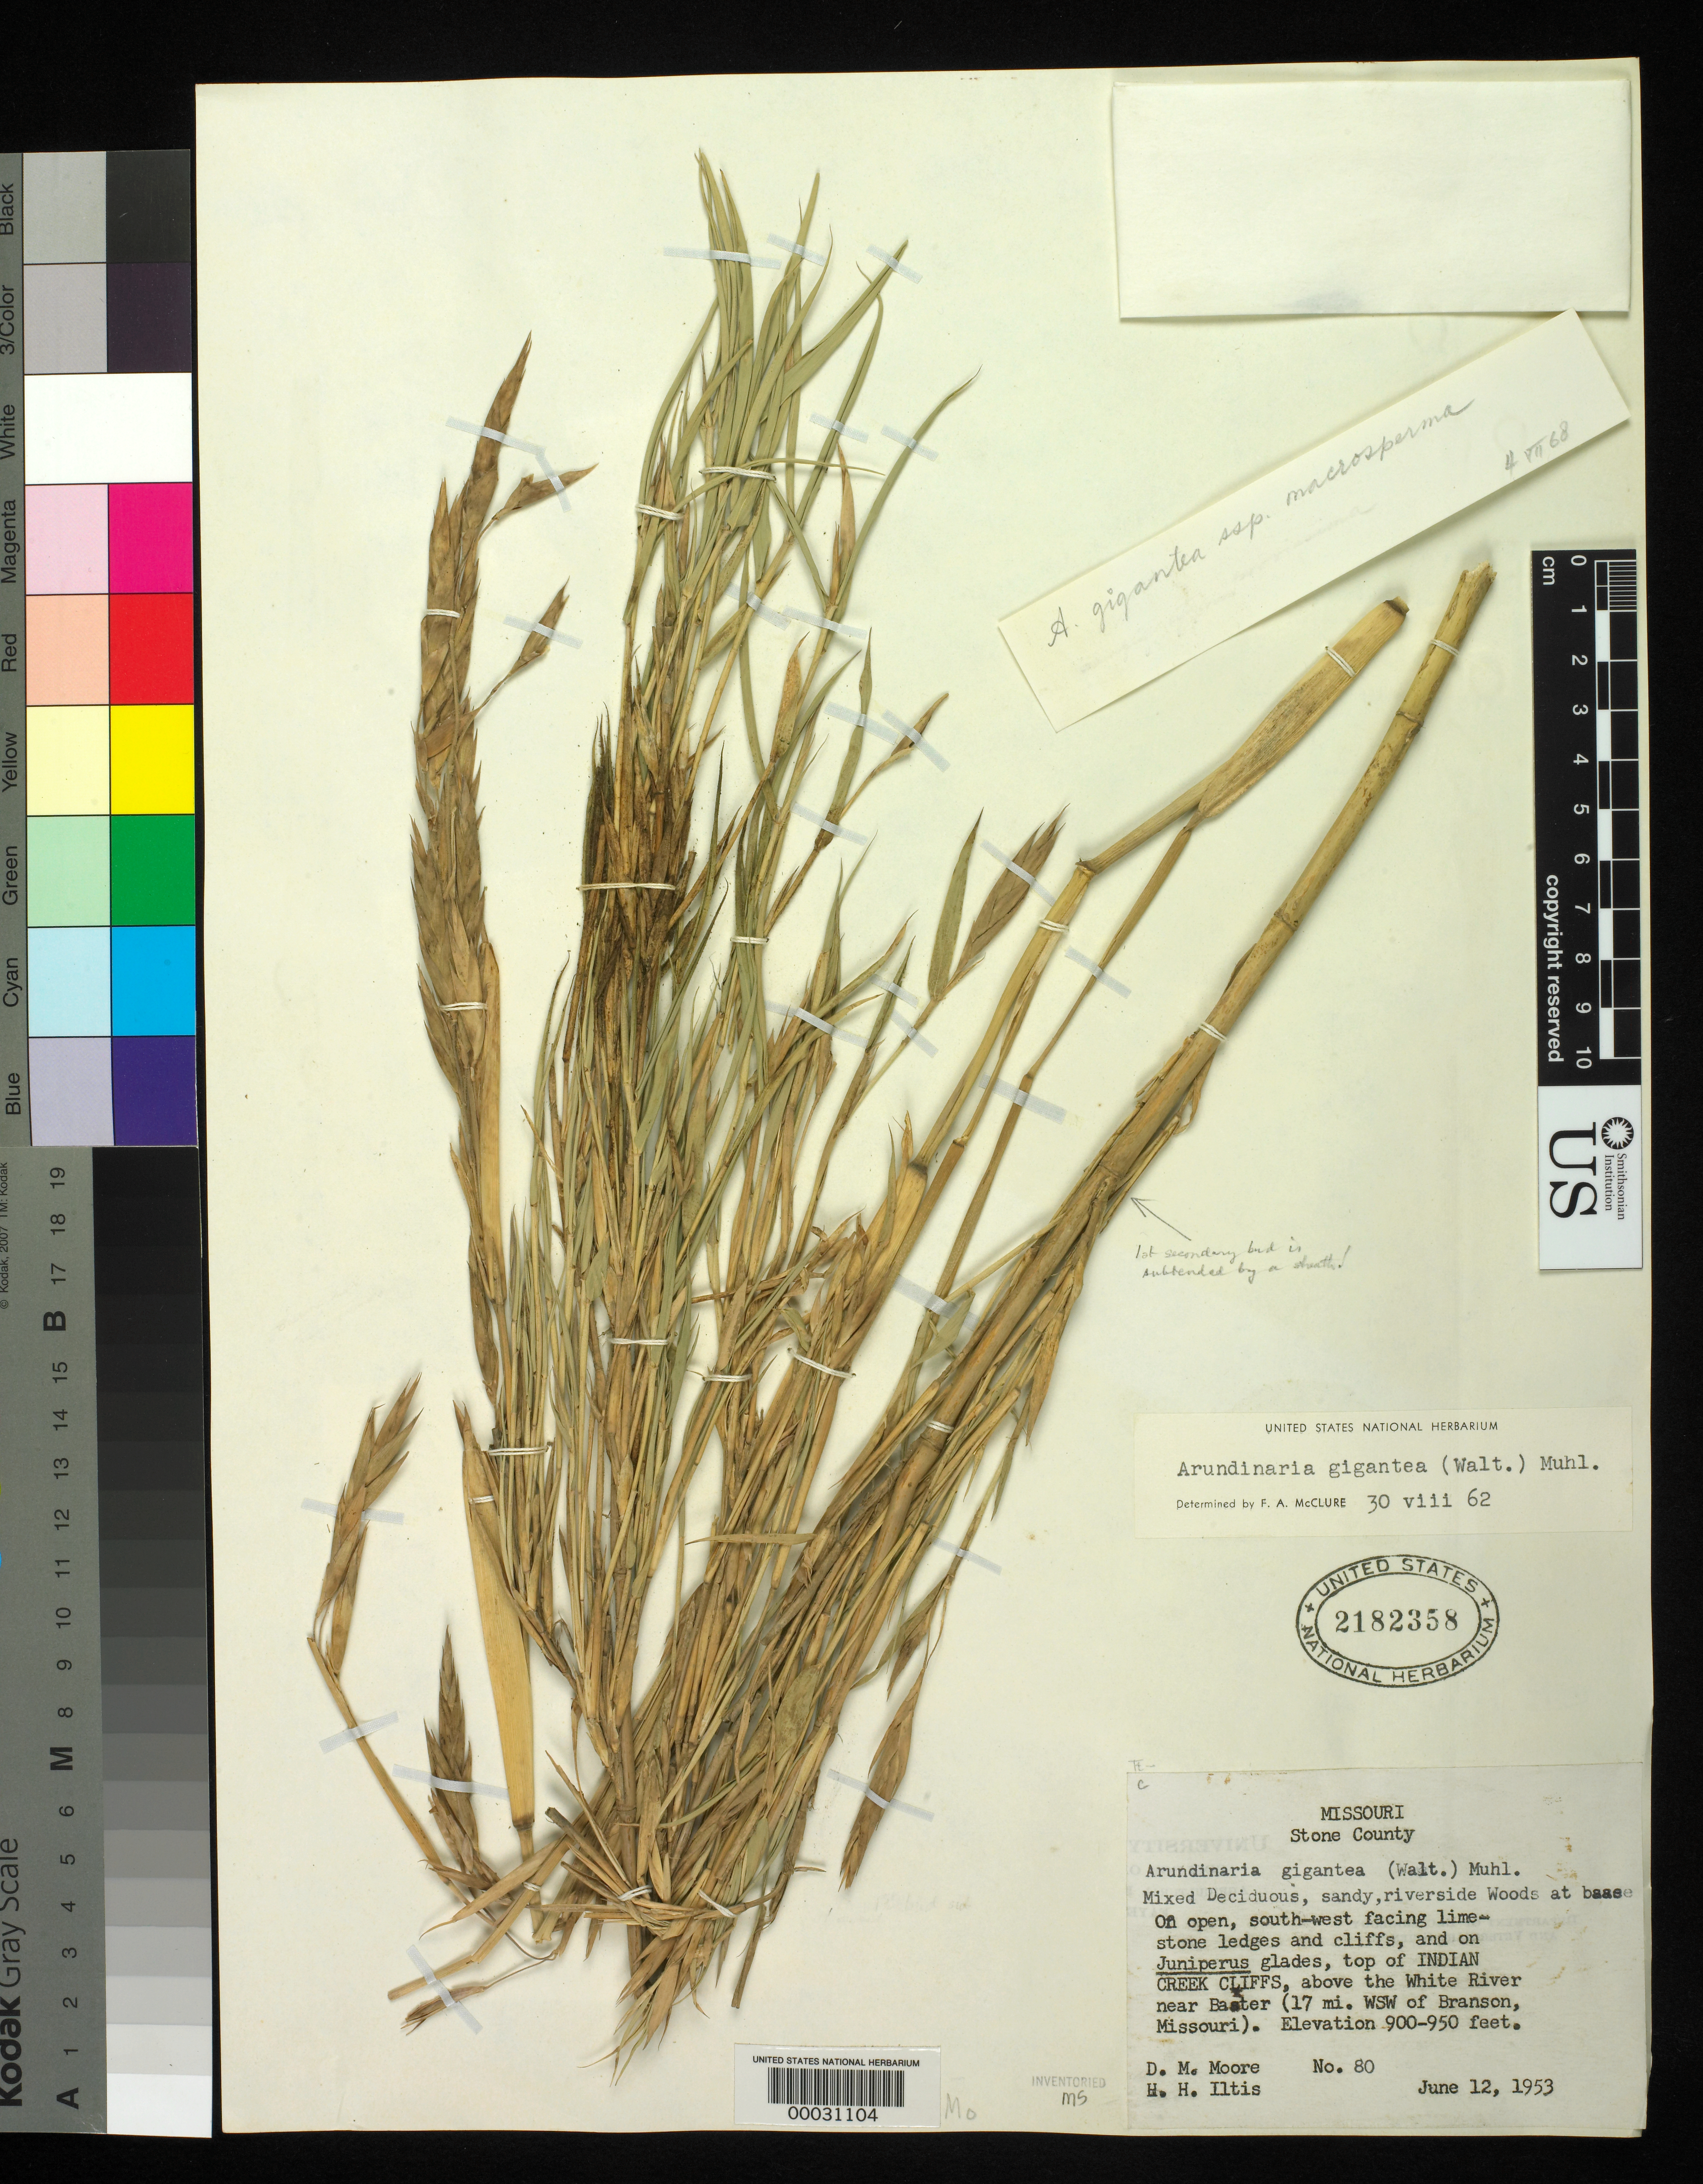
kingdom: Plantae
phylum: Tracheophyta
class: Liliopsida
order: Poales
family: Poaceae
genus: Arundinaria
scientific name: Arundinaria gigantea subsp. macrosperma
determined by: McClure, F. A.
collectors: D. Moore & H. H. Iltis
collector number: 80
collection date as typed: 12 Jun 1953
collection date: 1953-06-12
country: United States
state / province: Missouri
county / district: Stone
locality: White river, bater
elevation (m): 275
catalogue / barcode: US 2182358